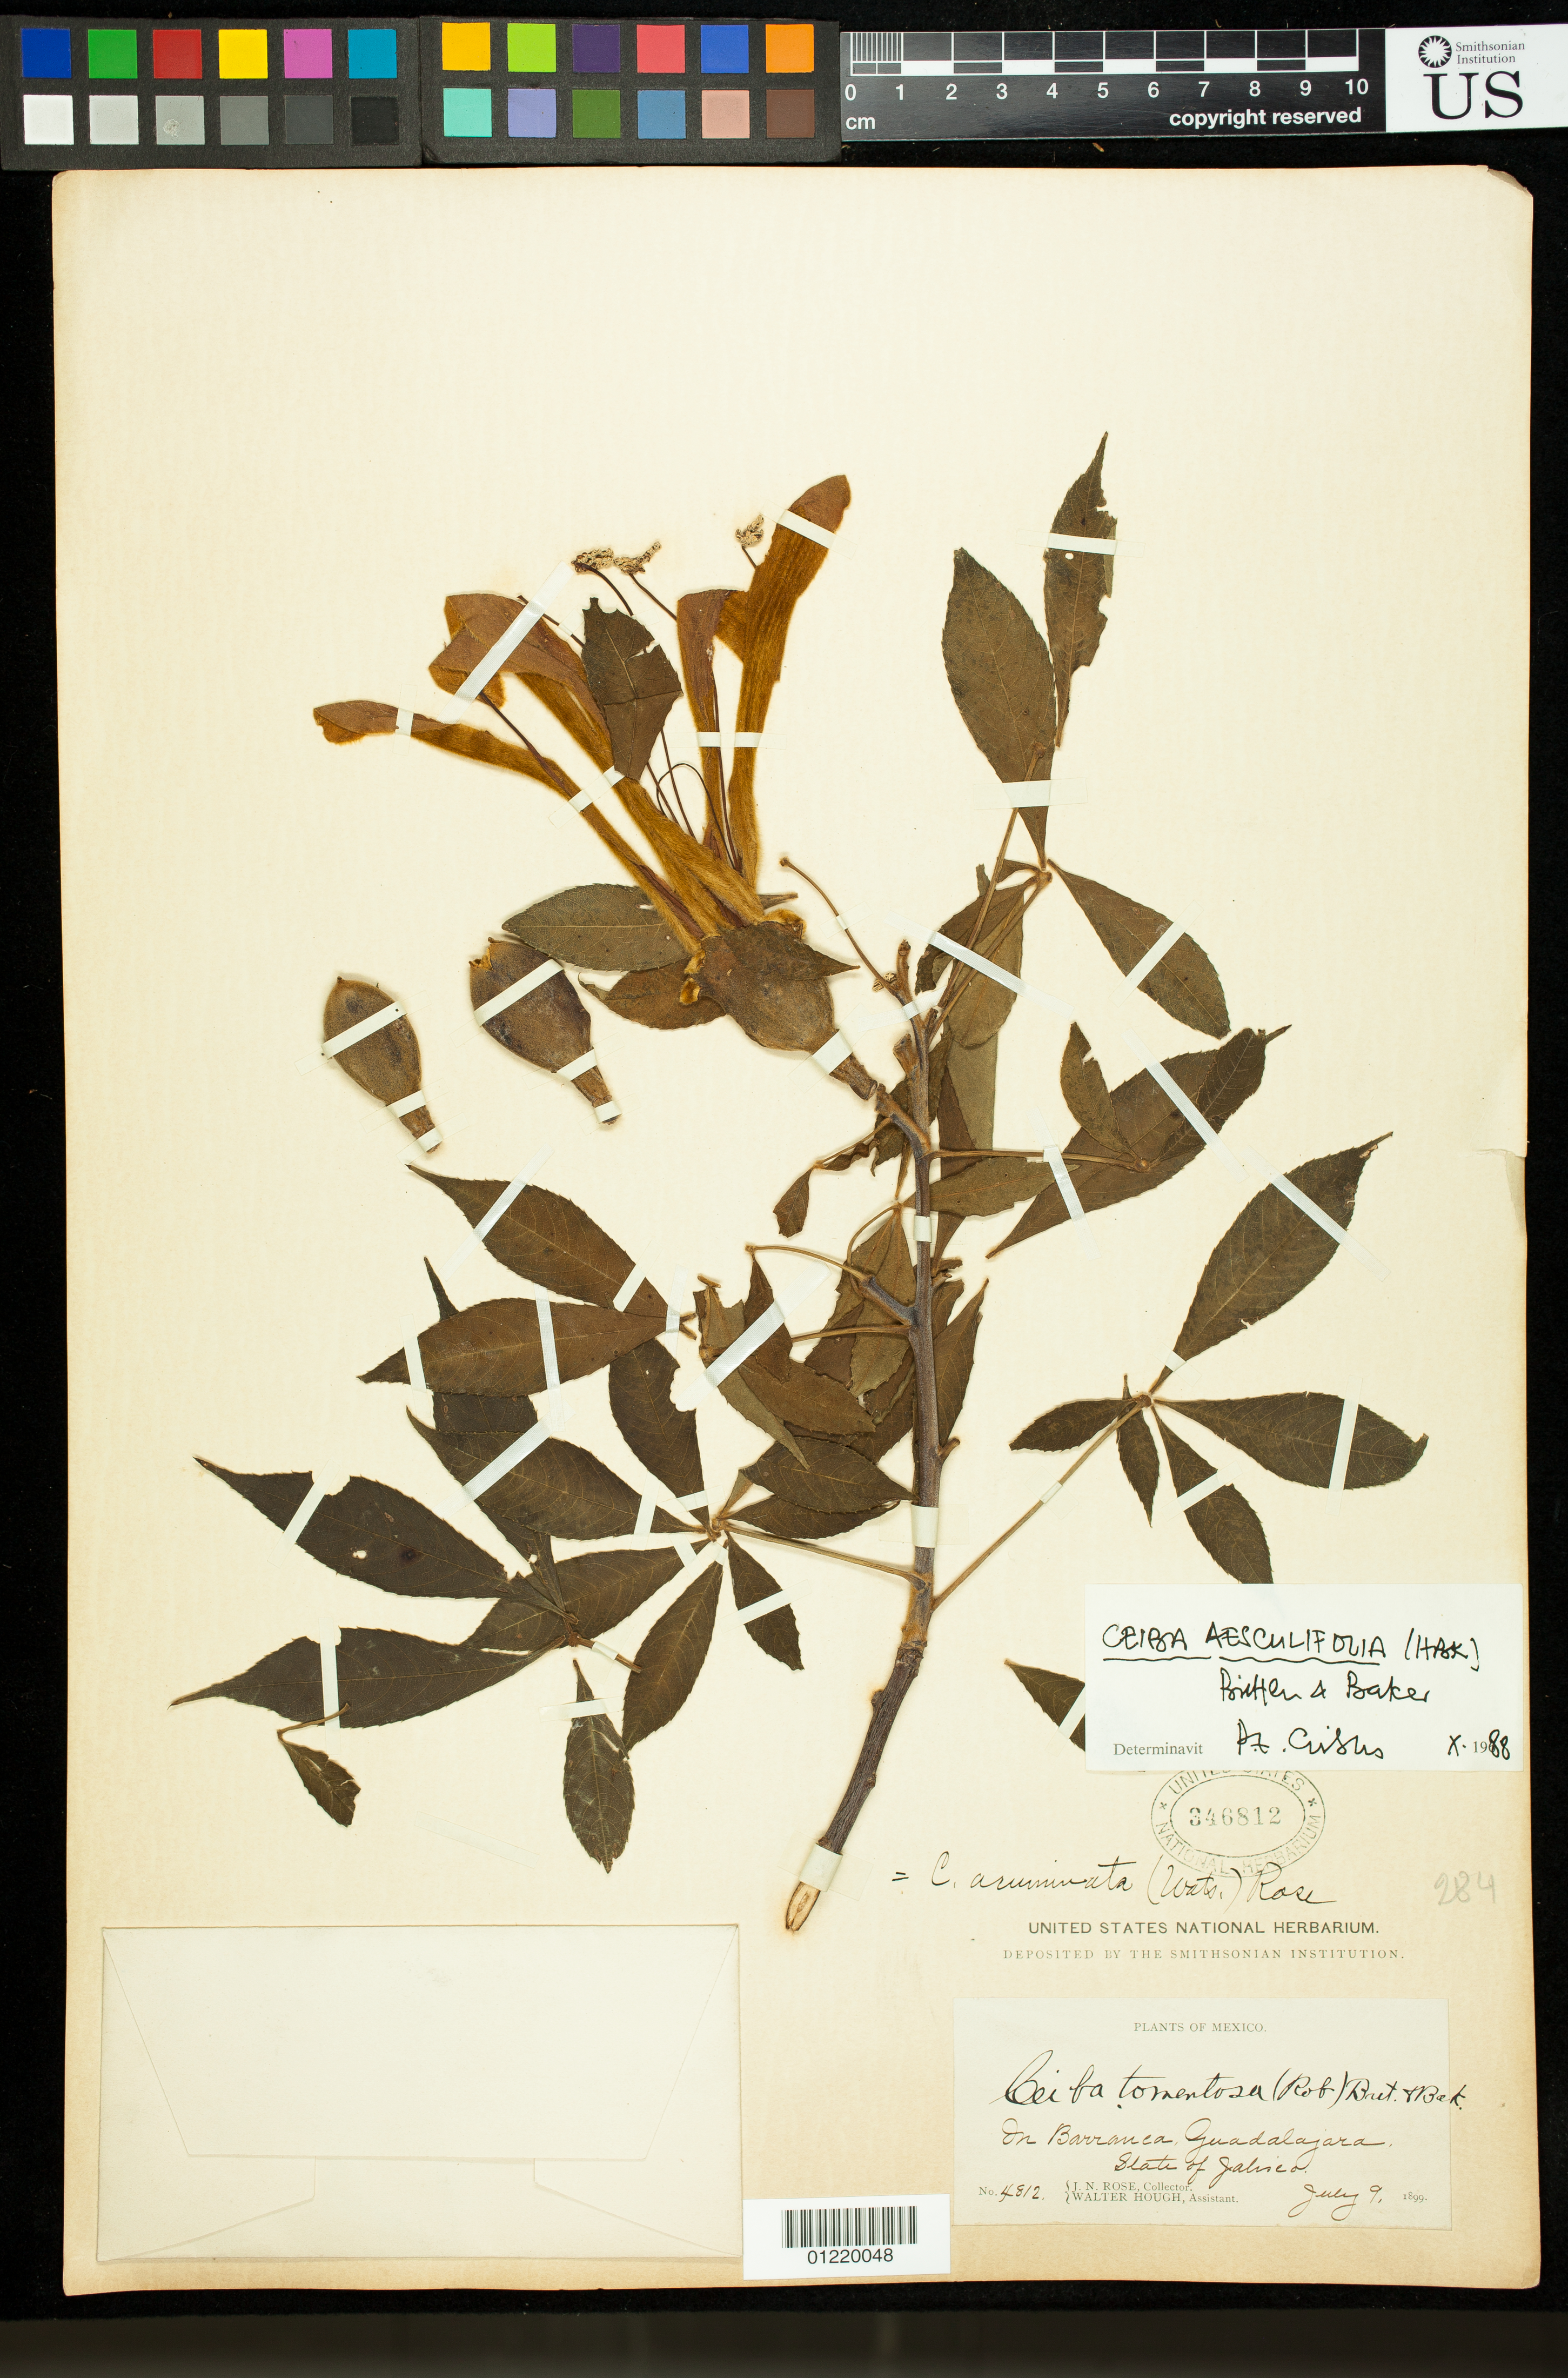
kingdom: Plantae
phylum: Tracheophyta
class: Magnoliopsida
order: Malvales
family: Malvaceae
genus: Ceiba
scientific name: Ceiba aesculifolia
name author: (Kunth) Britten & Baker f.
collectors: J. N. Rose & W. Hough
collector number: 4812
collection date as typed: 1899-07-09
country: Mexico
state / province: Jalisco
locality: Barranca Guadalajara, State of Jalisco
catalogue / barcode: US 346812